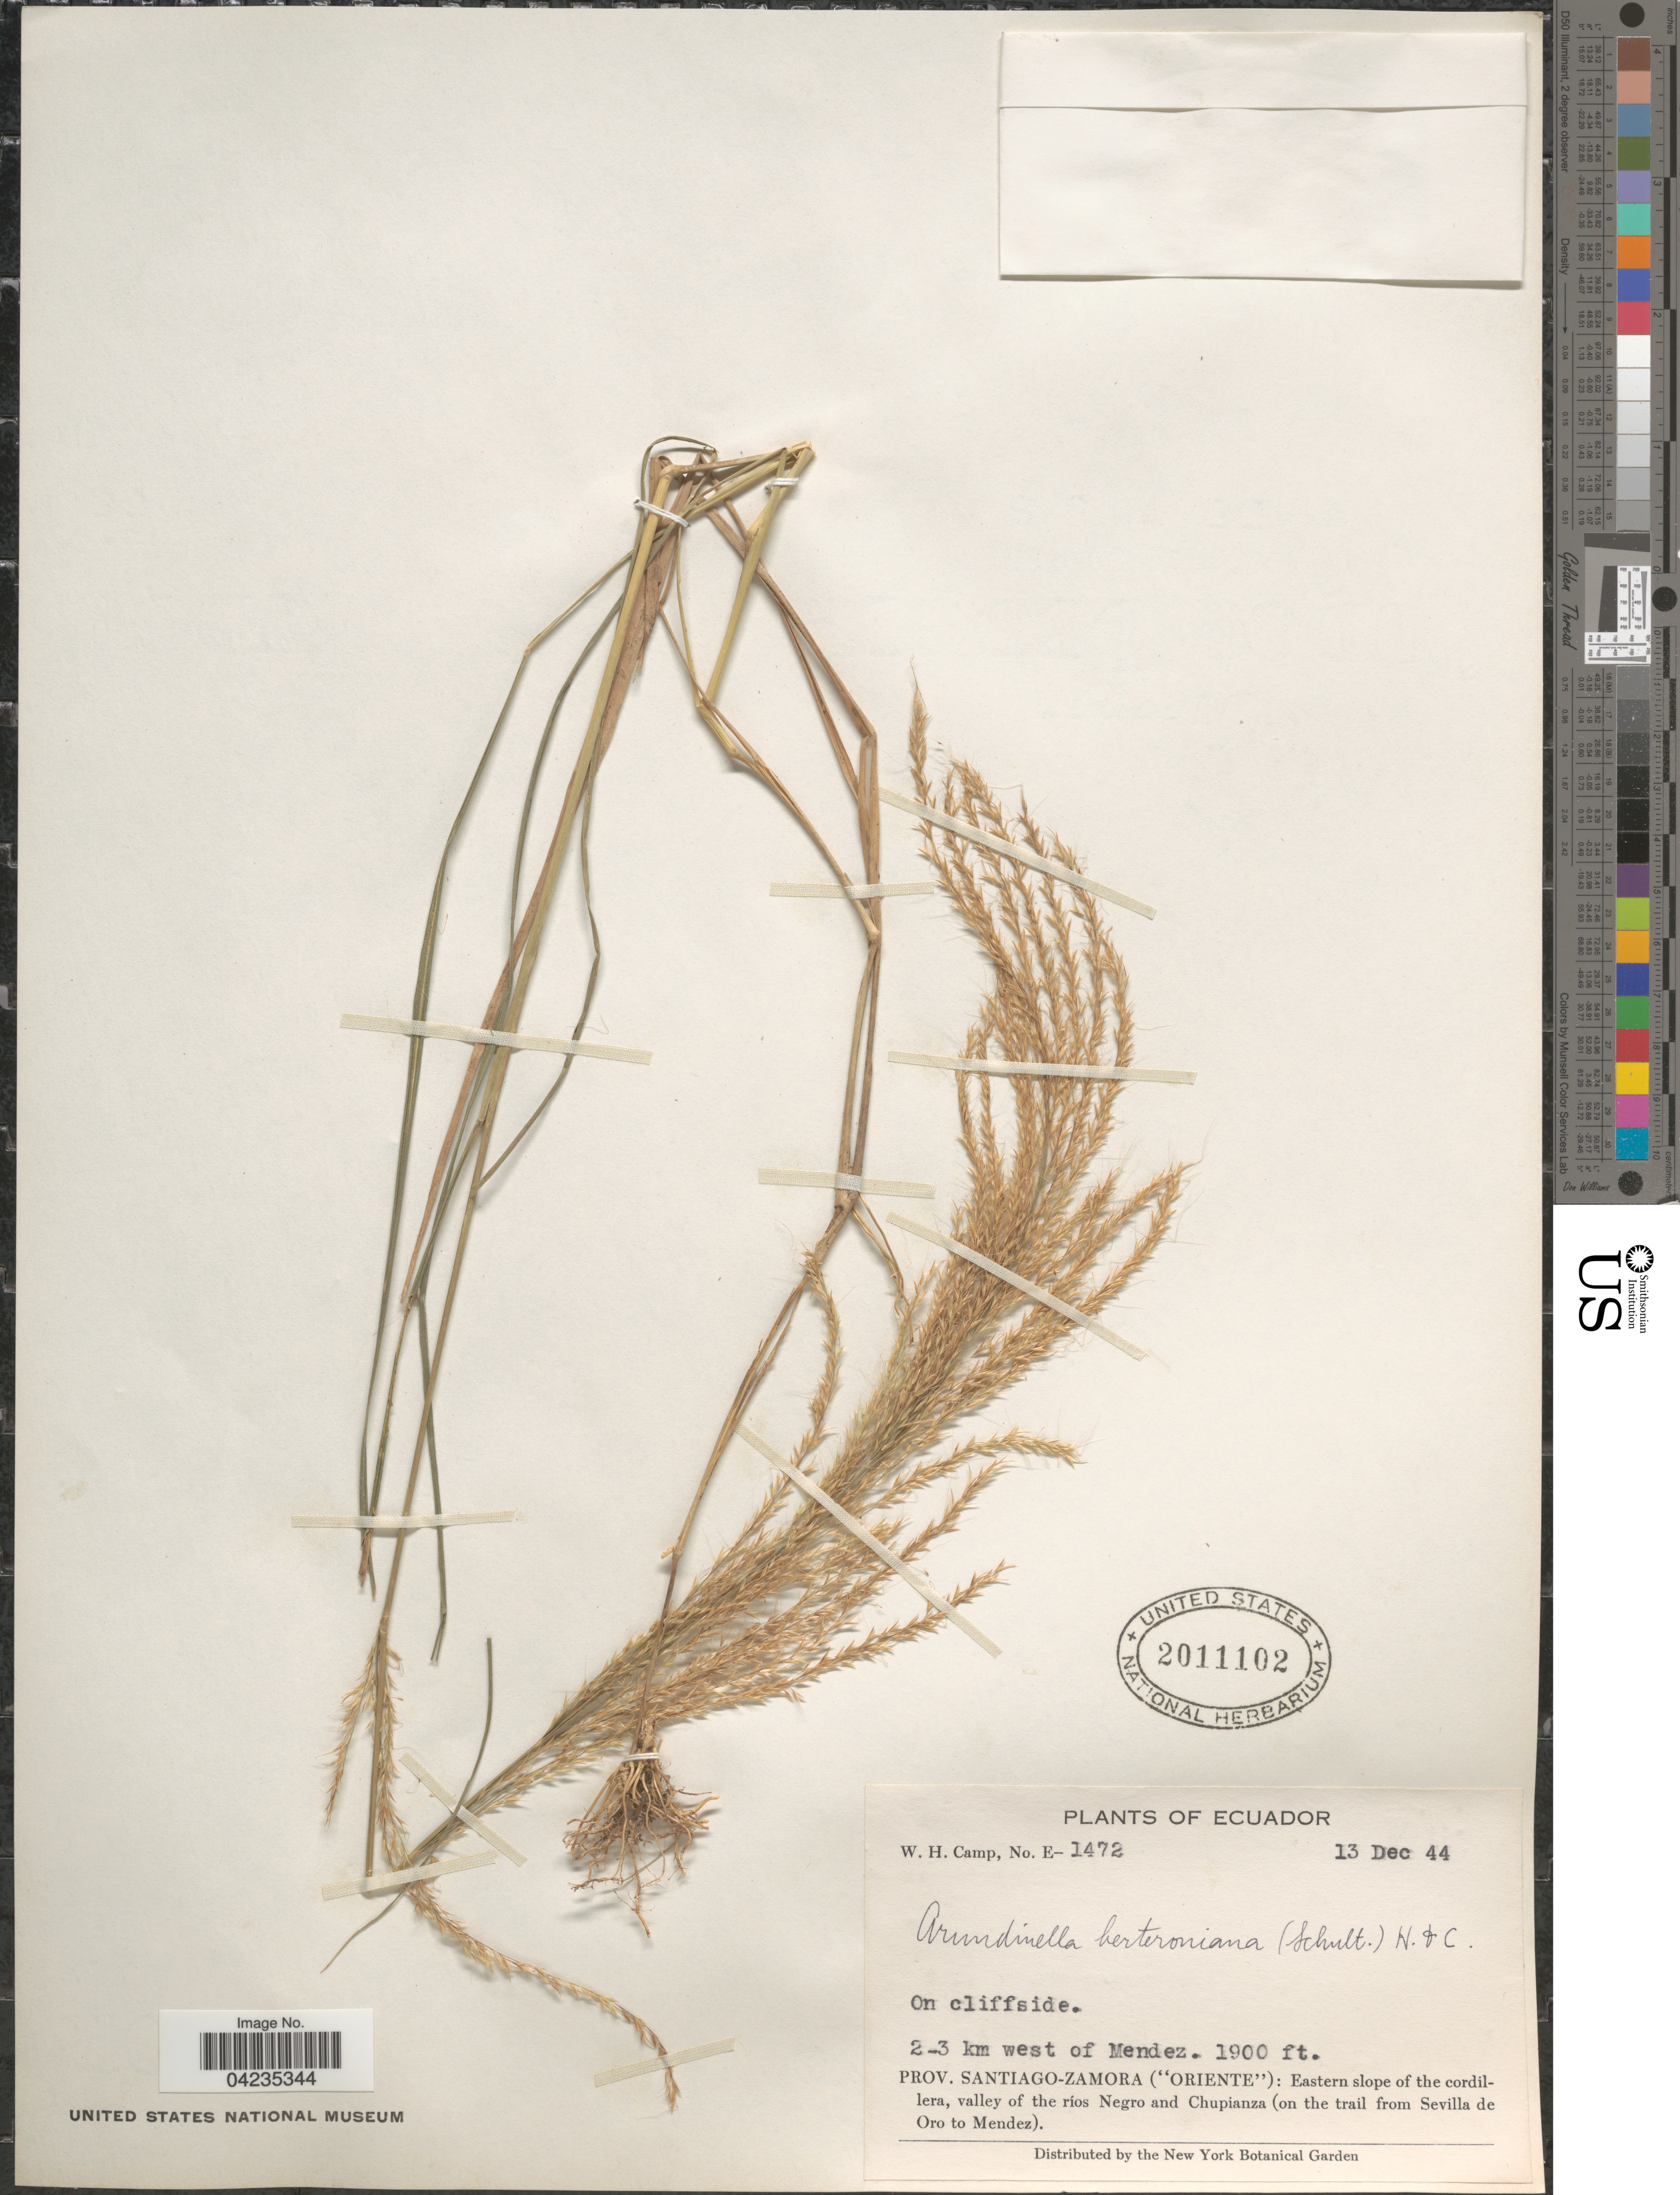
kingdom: Plantae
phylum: Tracheophyta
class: Liliopsida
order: Poales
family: Poaceae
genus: Arundinella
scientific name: Arundinella berteroniana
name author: (Schult.) Hitchc. & Chase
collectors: W. H. Camp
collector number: E-1472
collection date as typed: Transcribed d/m/y: 13/12/44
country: Ecuador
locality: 2-3 km west of Mendez. Prov. Santiago-Zamora ("Oriente"): Eastern slope of the cordillera, valley of the ríos Negro and Chupianza (on the trail from Sevilla de Oro to Mendez).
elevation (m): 579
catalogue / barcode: US 2011102